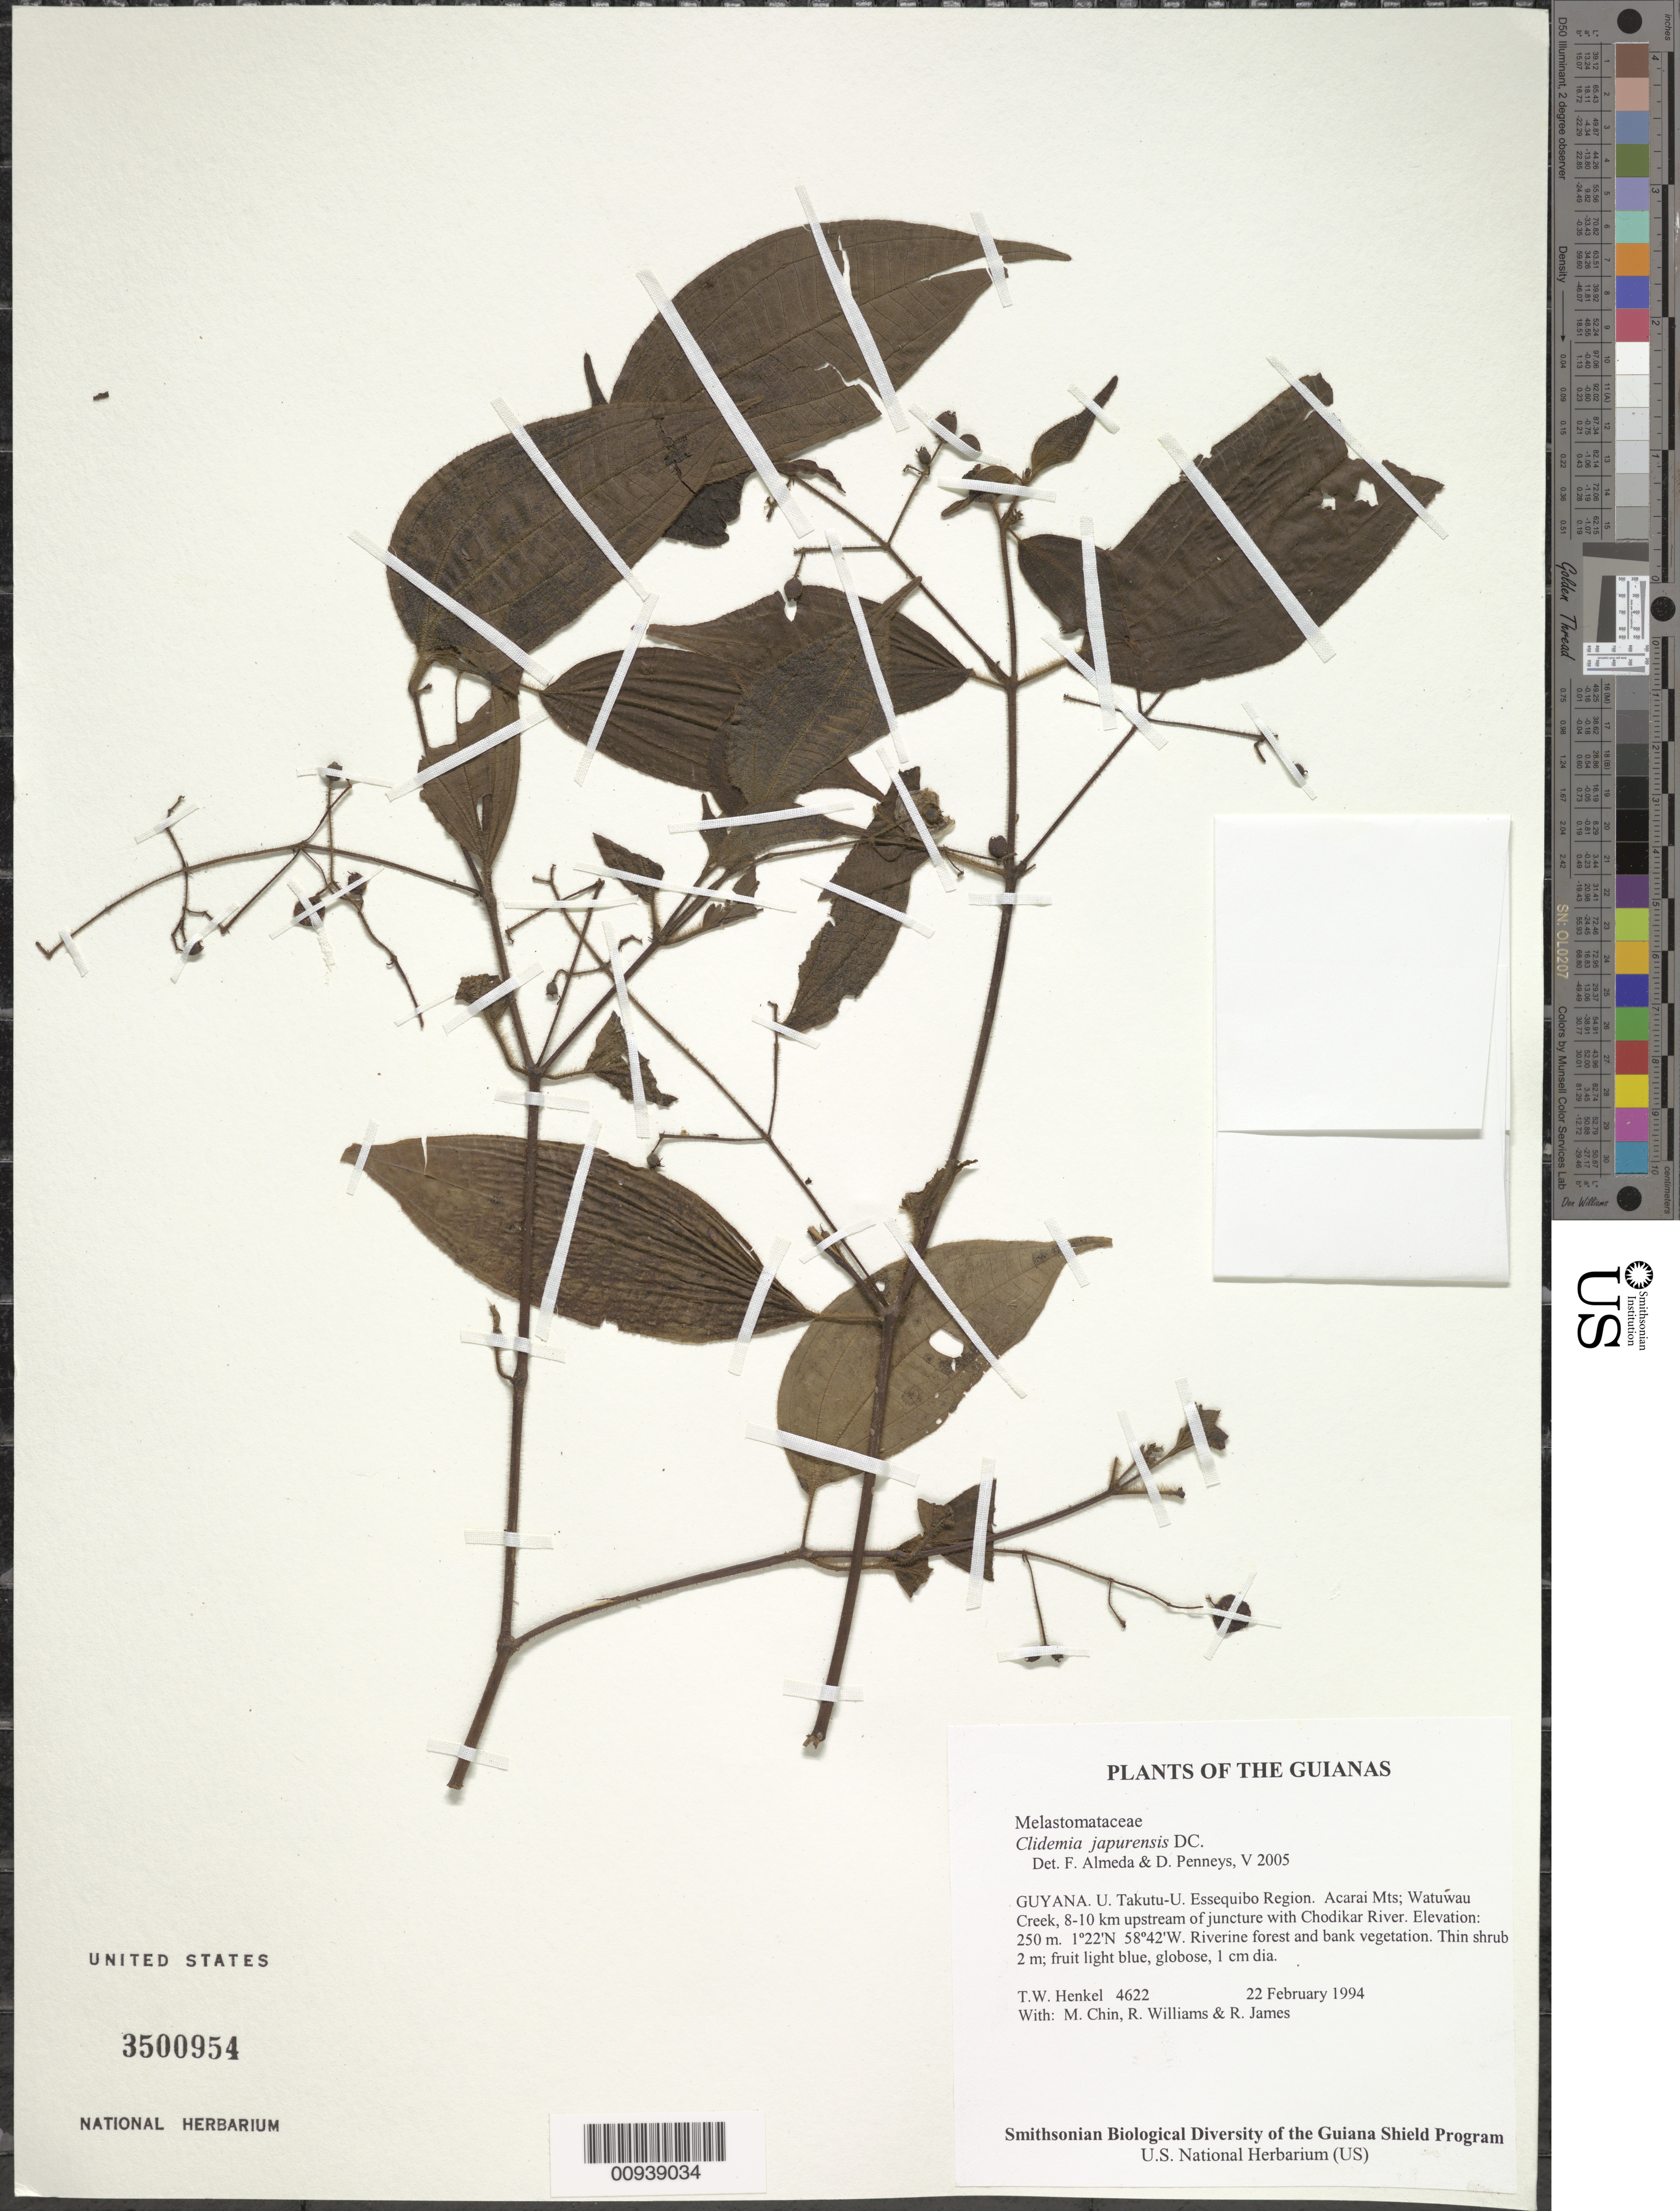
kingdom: Plantae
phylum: Tracheophyta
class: Magnoliopsida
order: Myrtales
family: Melastomataceae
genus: Clidemia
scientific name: Clidemia japurensis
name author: DC.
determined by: Almeda, F.; Penneys, D. S.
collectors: T. Henkel, M. Chin, R. Williams & R. James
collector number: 4622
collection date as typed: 22 February 1994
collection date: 1994-02-22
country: Guyana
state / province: U. Takutu-U. Essequibo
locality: Acarai Mts; Watuwau Creek, 8-10 km upstream of juncture with Chodikar River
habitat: Riverine forest and bank vegetation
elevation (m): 250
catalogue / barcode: US 3500954